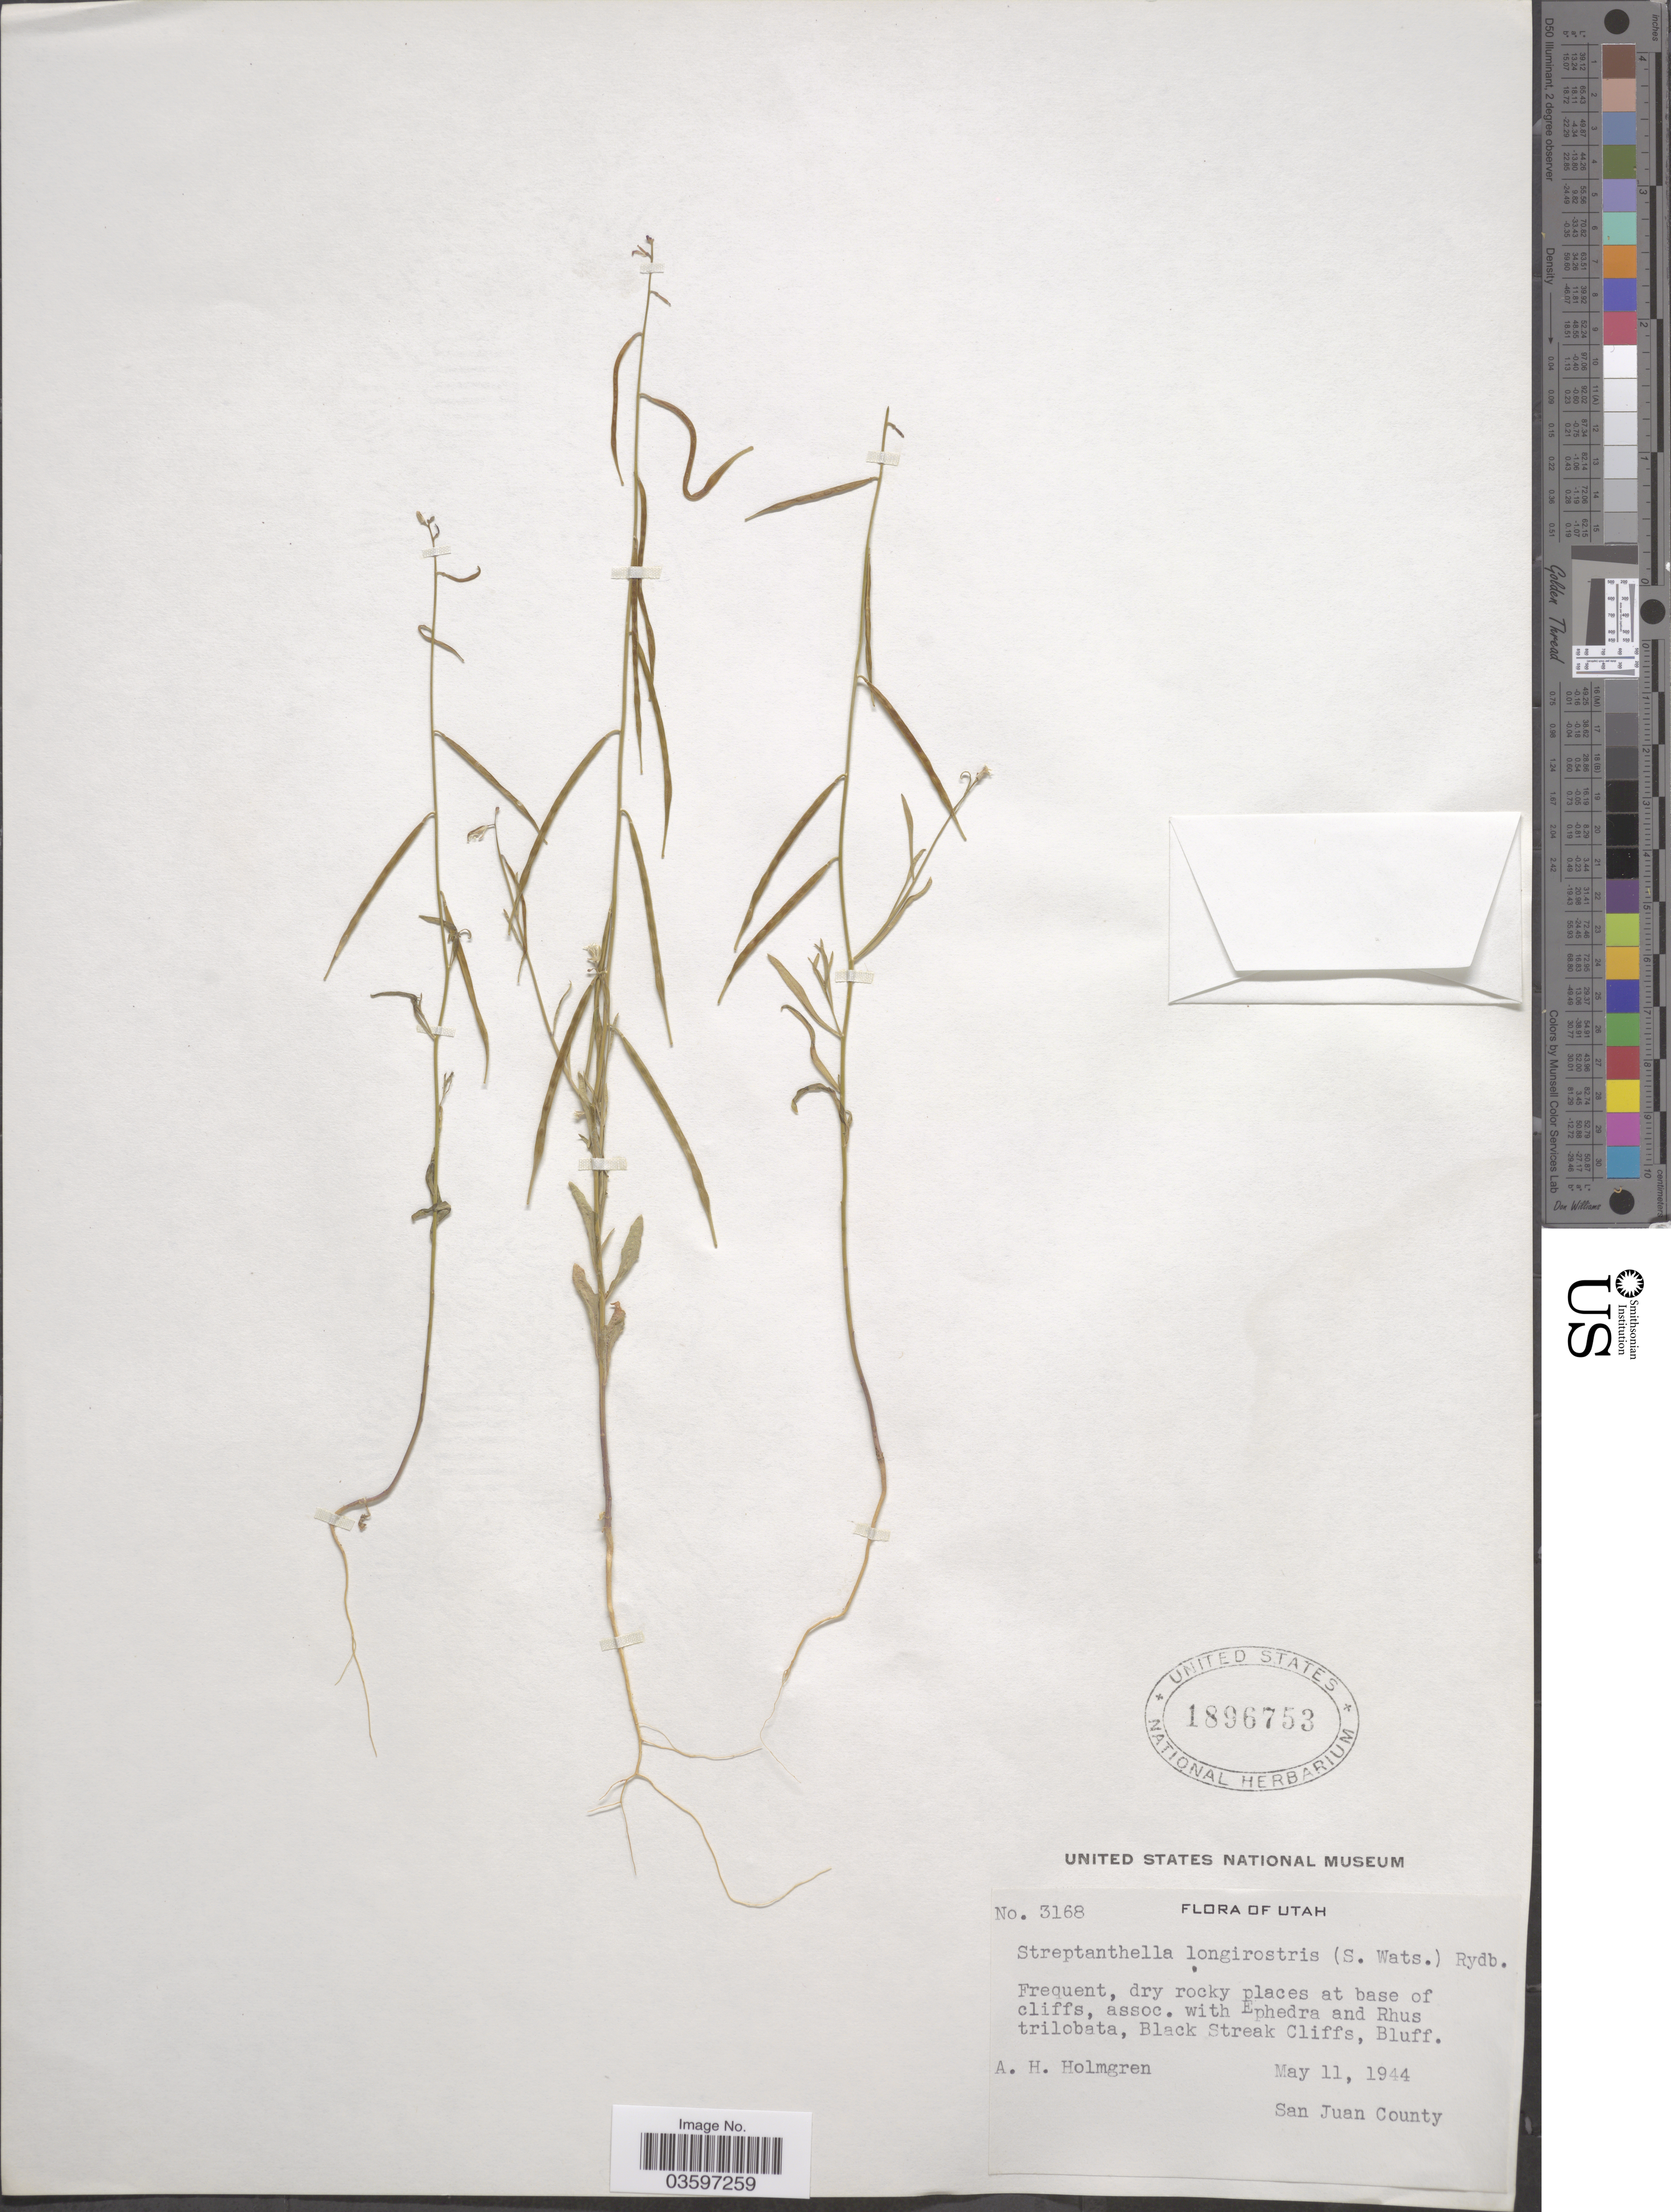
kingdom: Plantae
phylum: Tracheophyta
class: Magnoliopsida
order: Brassicales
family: Brassicaceae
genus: Streptanthella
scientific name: Streptanthella longirostris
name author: (S. Watson) Rydb.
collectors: A. H. Holmgren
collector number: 3168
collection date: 1944-05-11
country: United States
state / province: Utah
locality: Black Streak Cliffs, Bluff. San Juan County.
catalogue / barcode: US 1896753